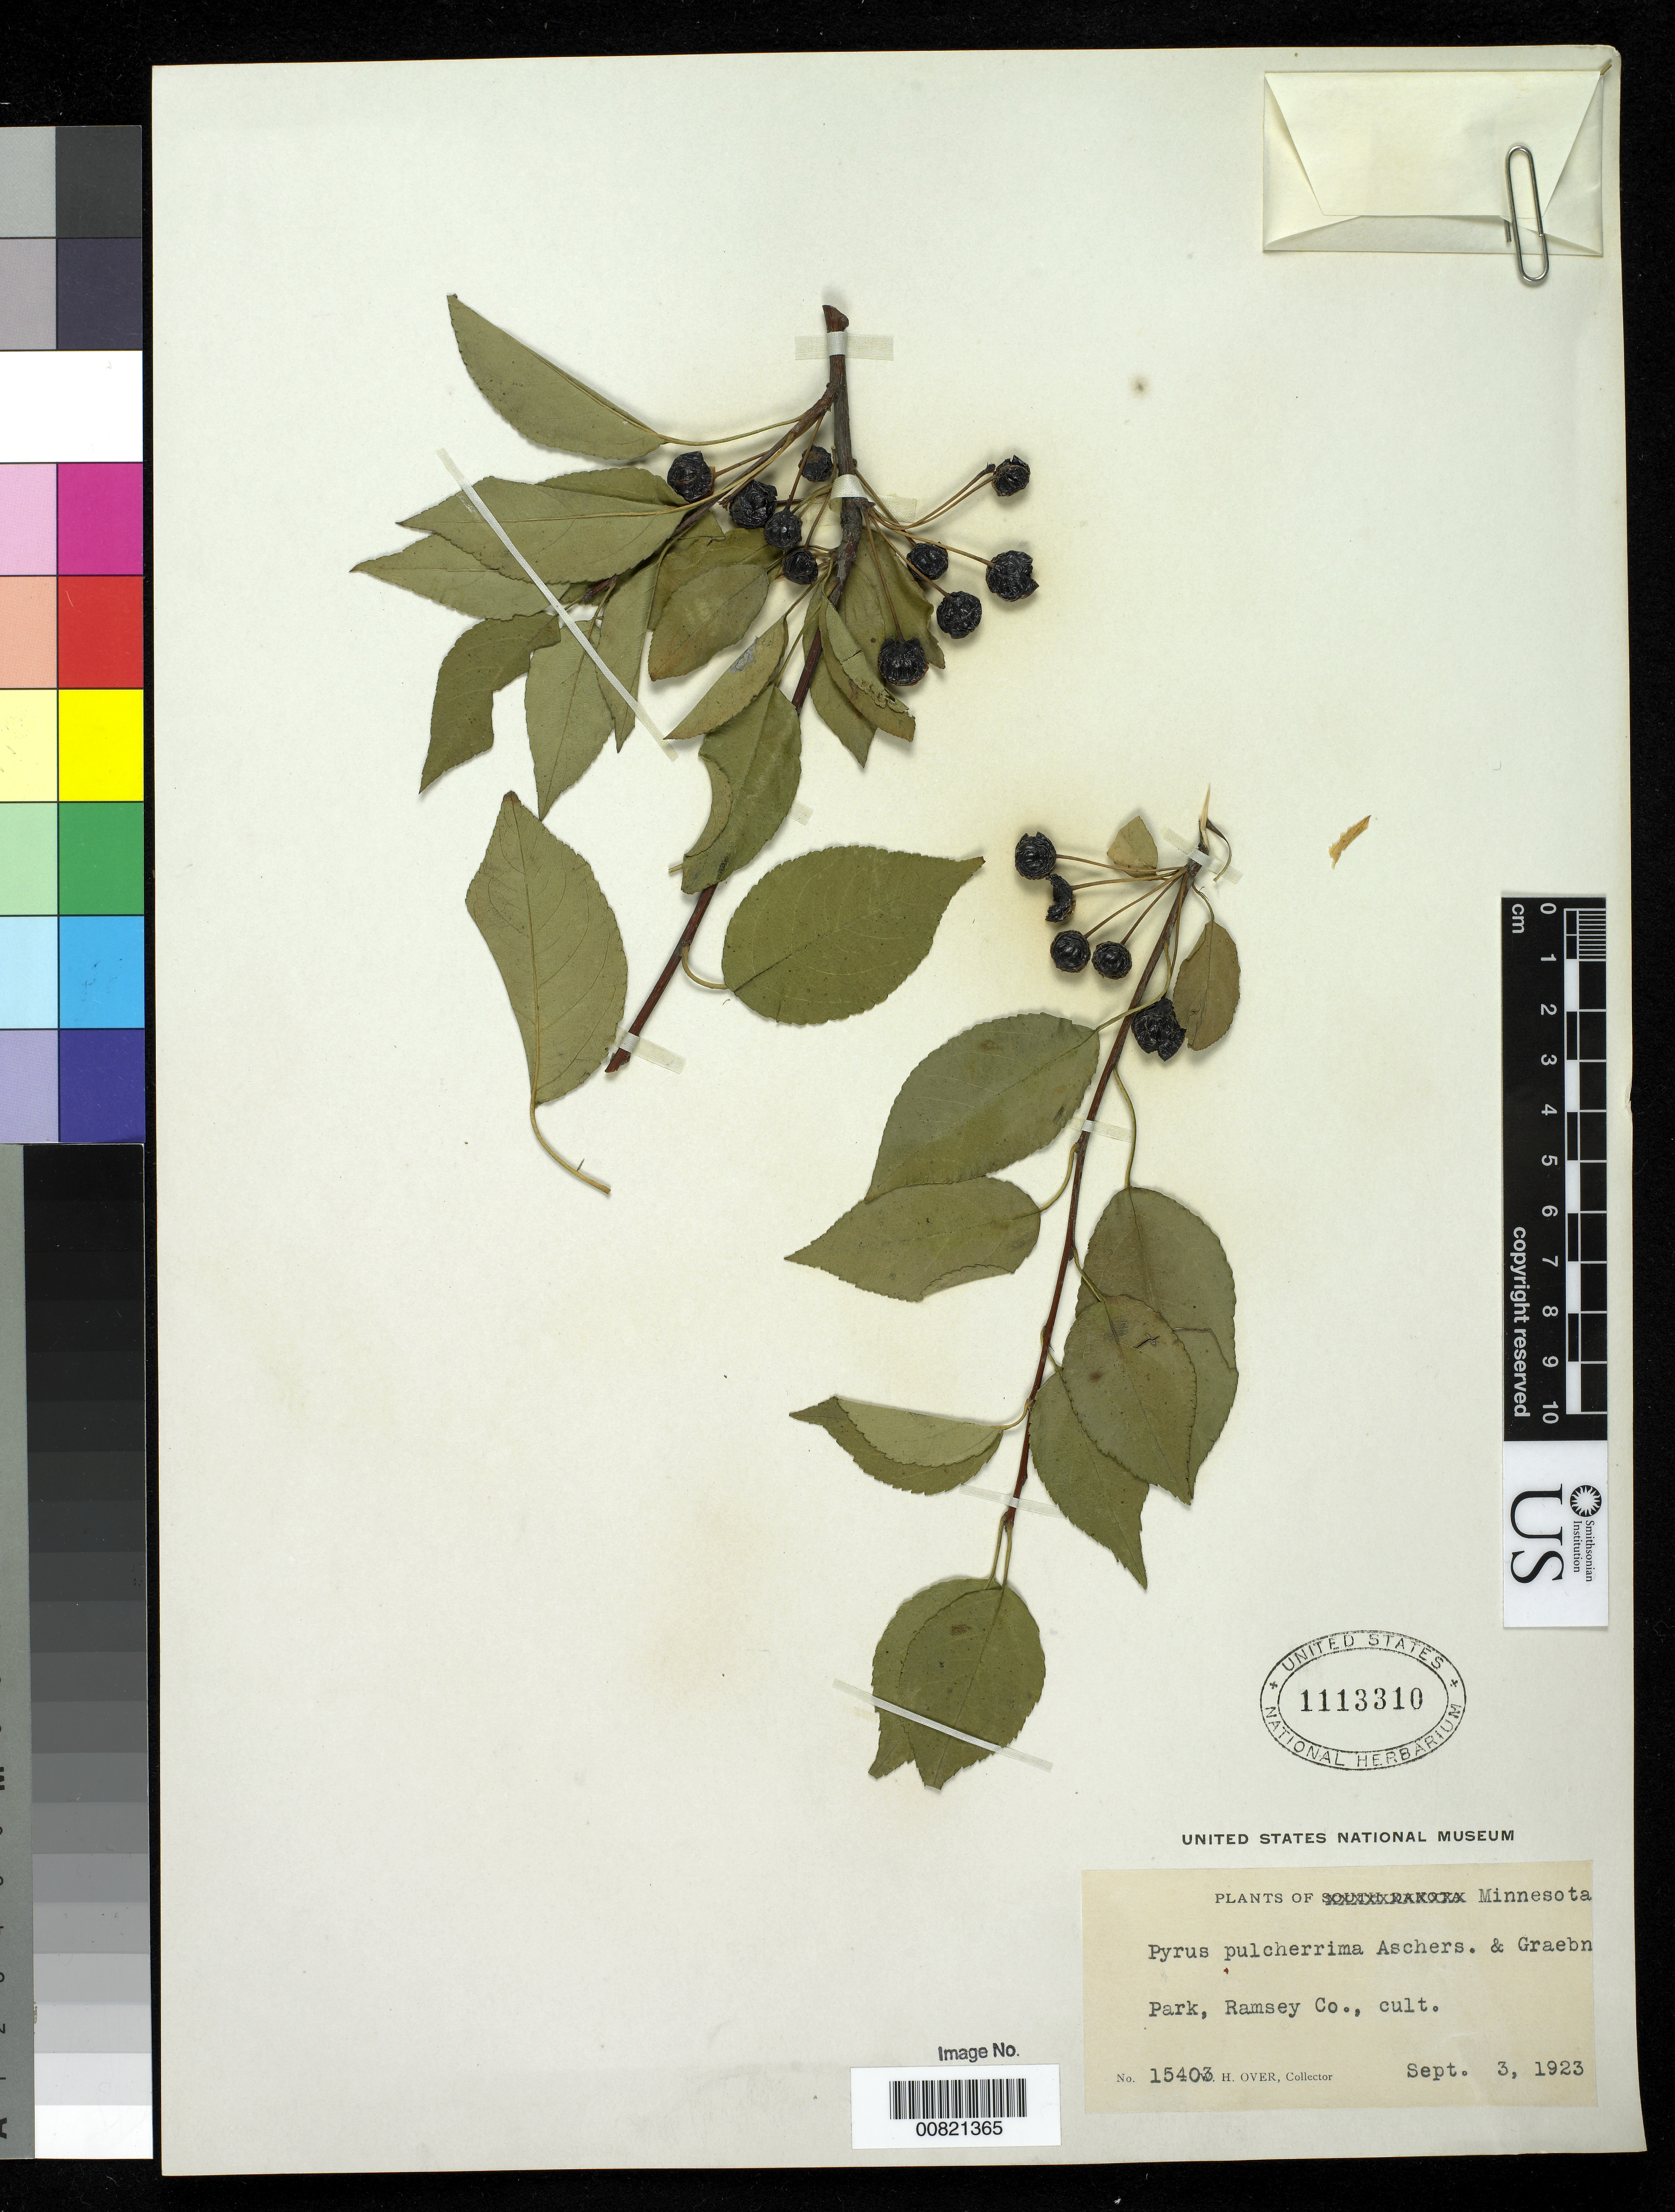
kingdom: Plantae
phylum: Tracheophyta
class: Magnoliopsida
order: Rosales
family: Rosaceae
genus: Malus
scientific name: Malus floribunda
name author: Siebold ex Van Houtte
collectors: W. Over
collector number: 15403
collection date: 1923-09-03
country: United States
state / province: Minnesota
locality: Park, Ramsey Co.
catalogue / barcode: US 1113310